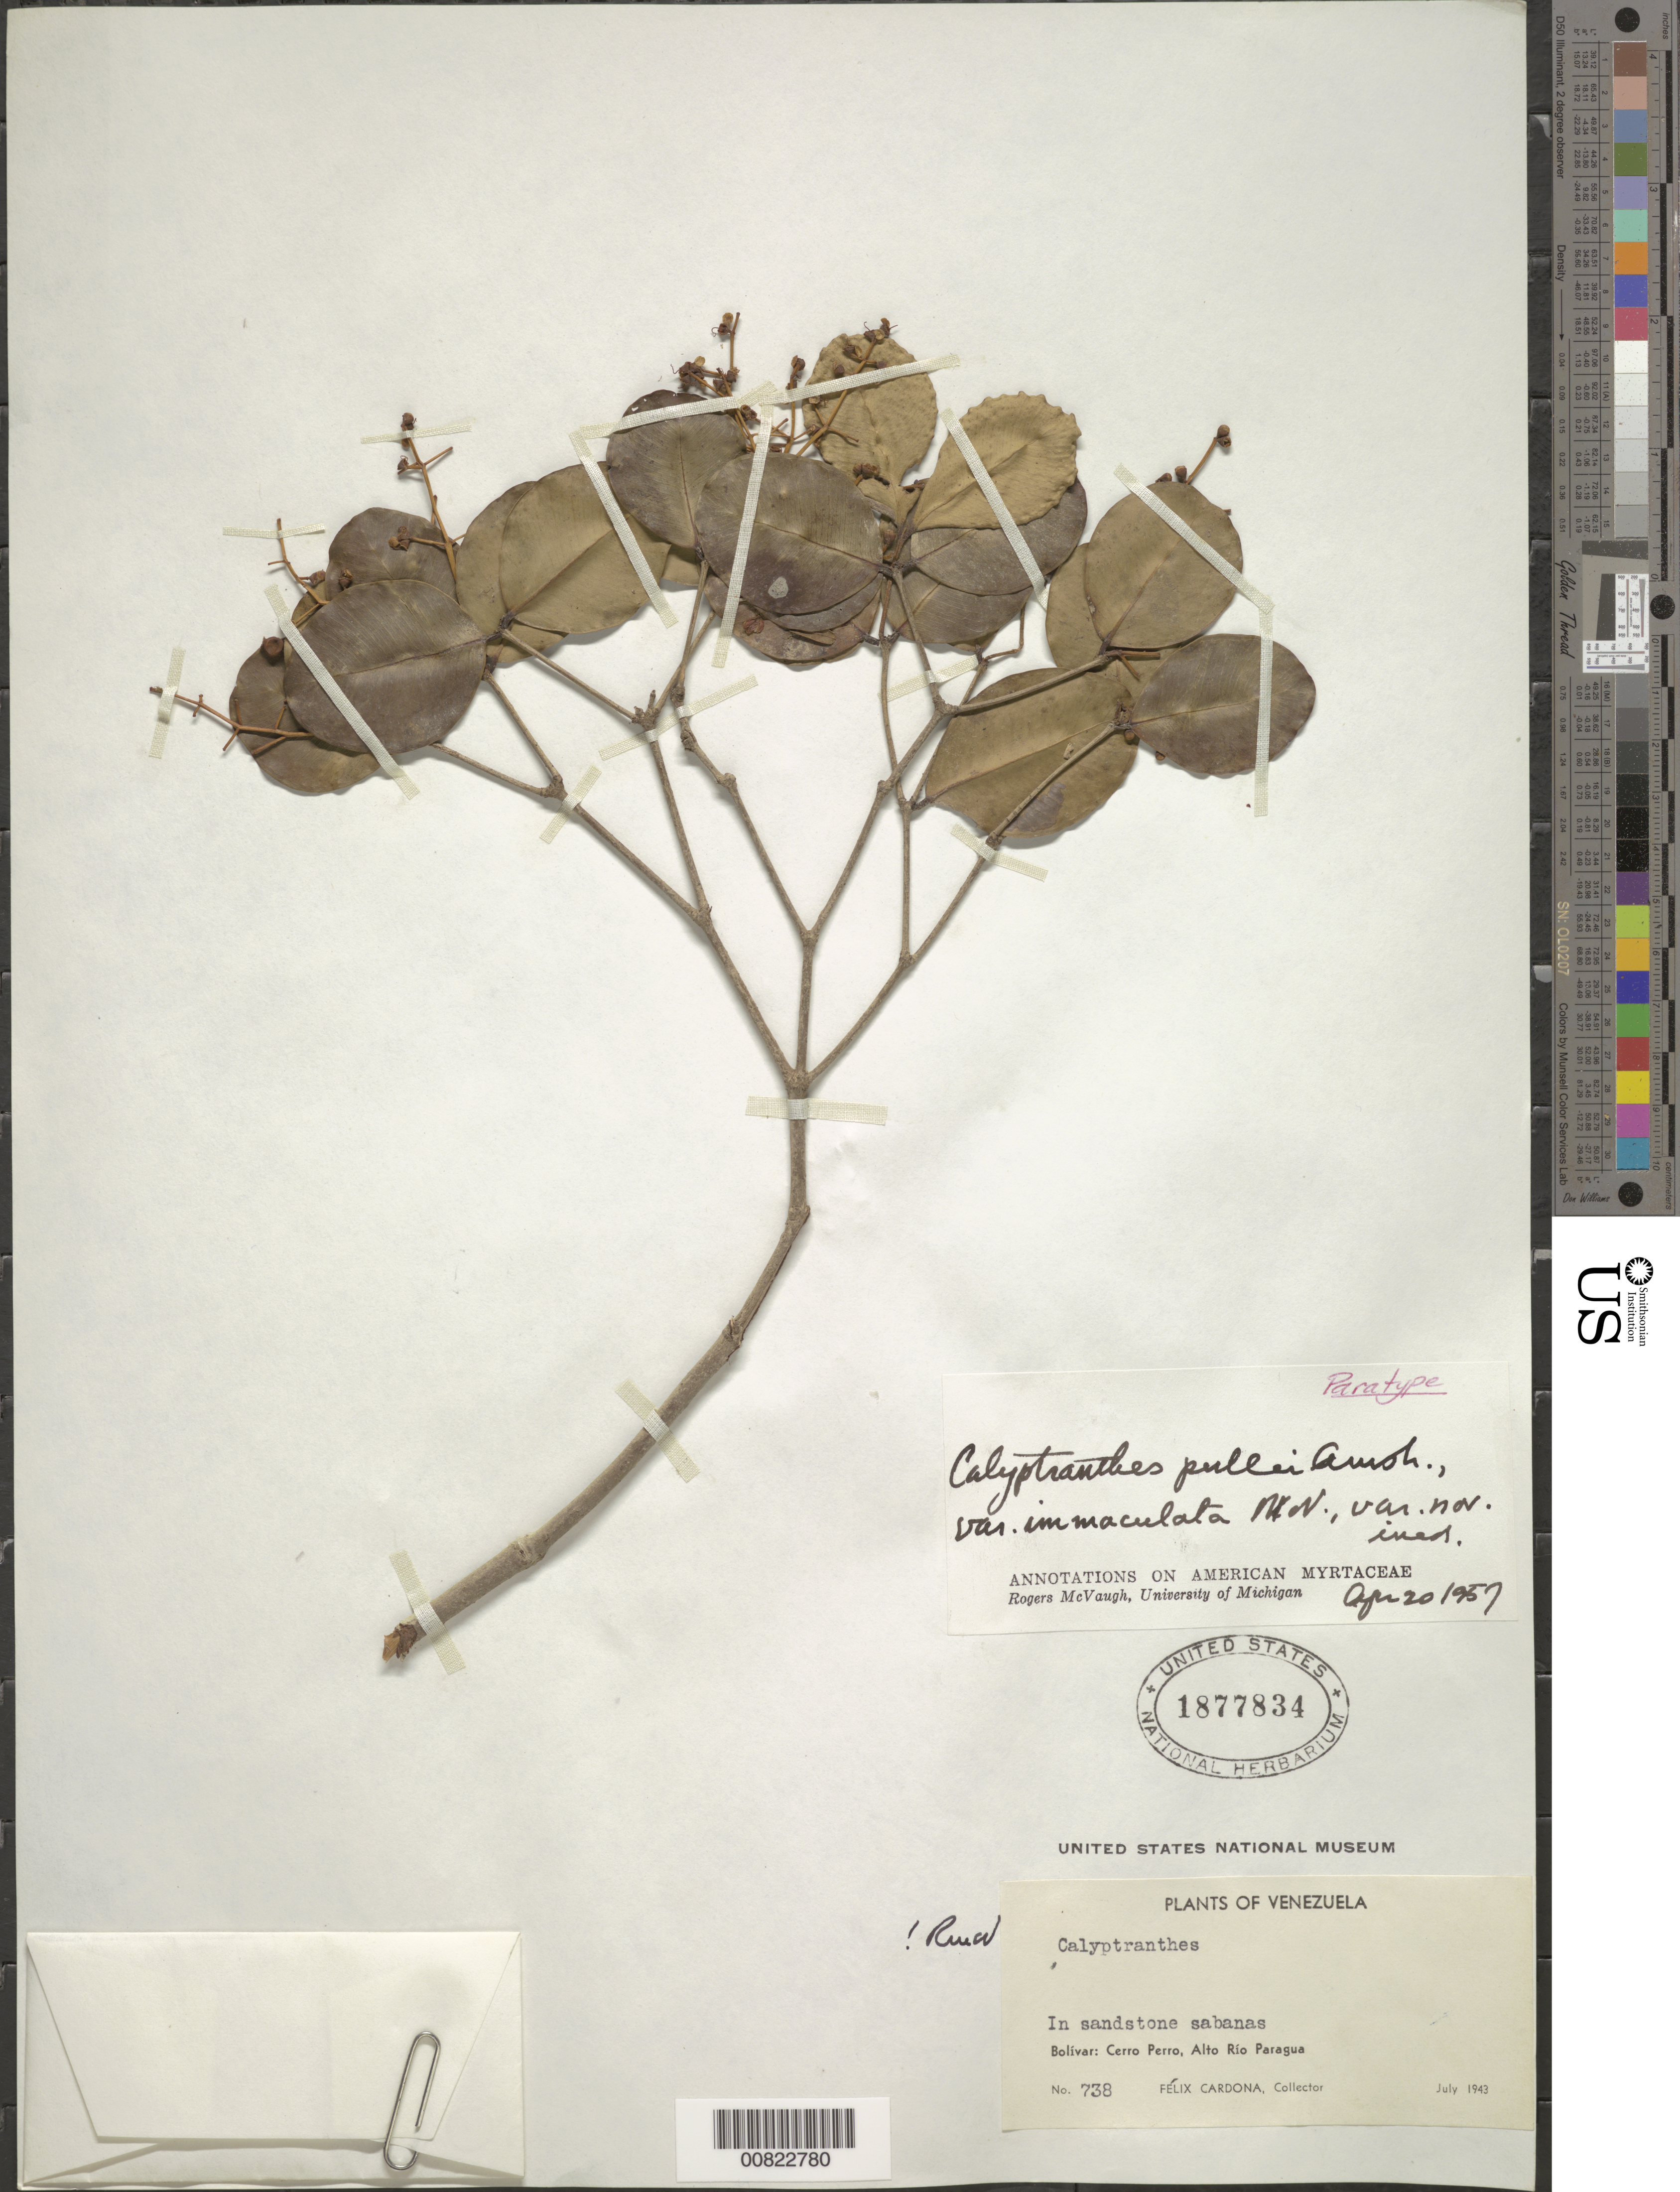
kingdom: Plantae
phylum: Tracheophyta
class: Magnoliopsida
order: Myrtales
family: Myrtaceae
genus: Myrcia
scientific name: Myrcia pullei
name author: (Burret ex Amshoff) A.R. Lourenço & E. Lucas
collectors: F. Cardona Puig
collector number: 738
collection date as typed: Jul-43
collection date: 1943-07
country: Venezuela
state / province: Bolívar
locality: Alto Río Paragua, Cerro Perro (Guayana)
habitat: Sandstone savanna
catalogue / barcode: US 1877834